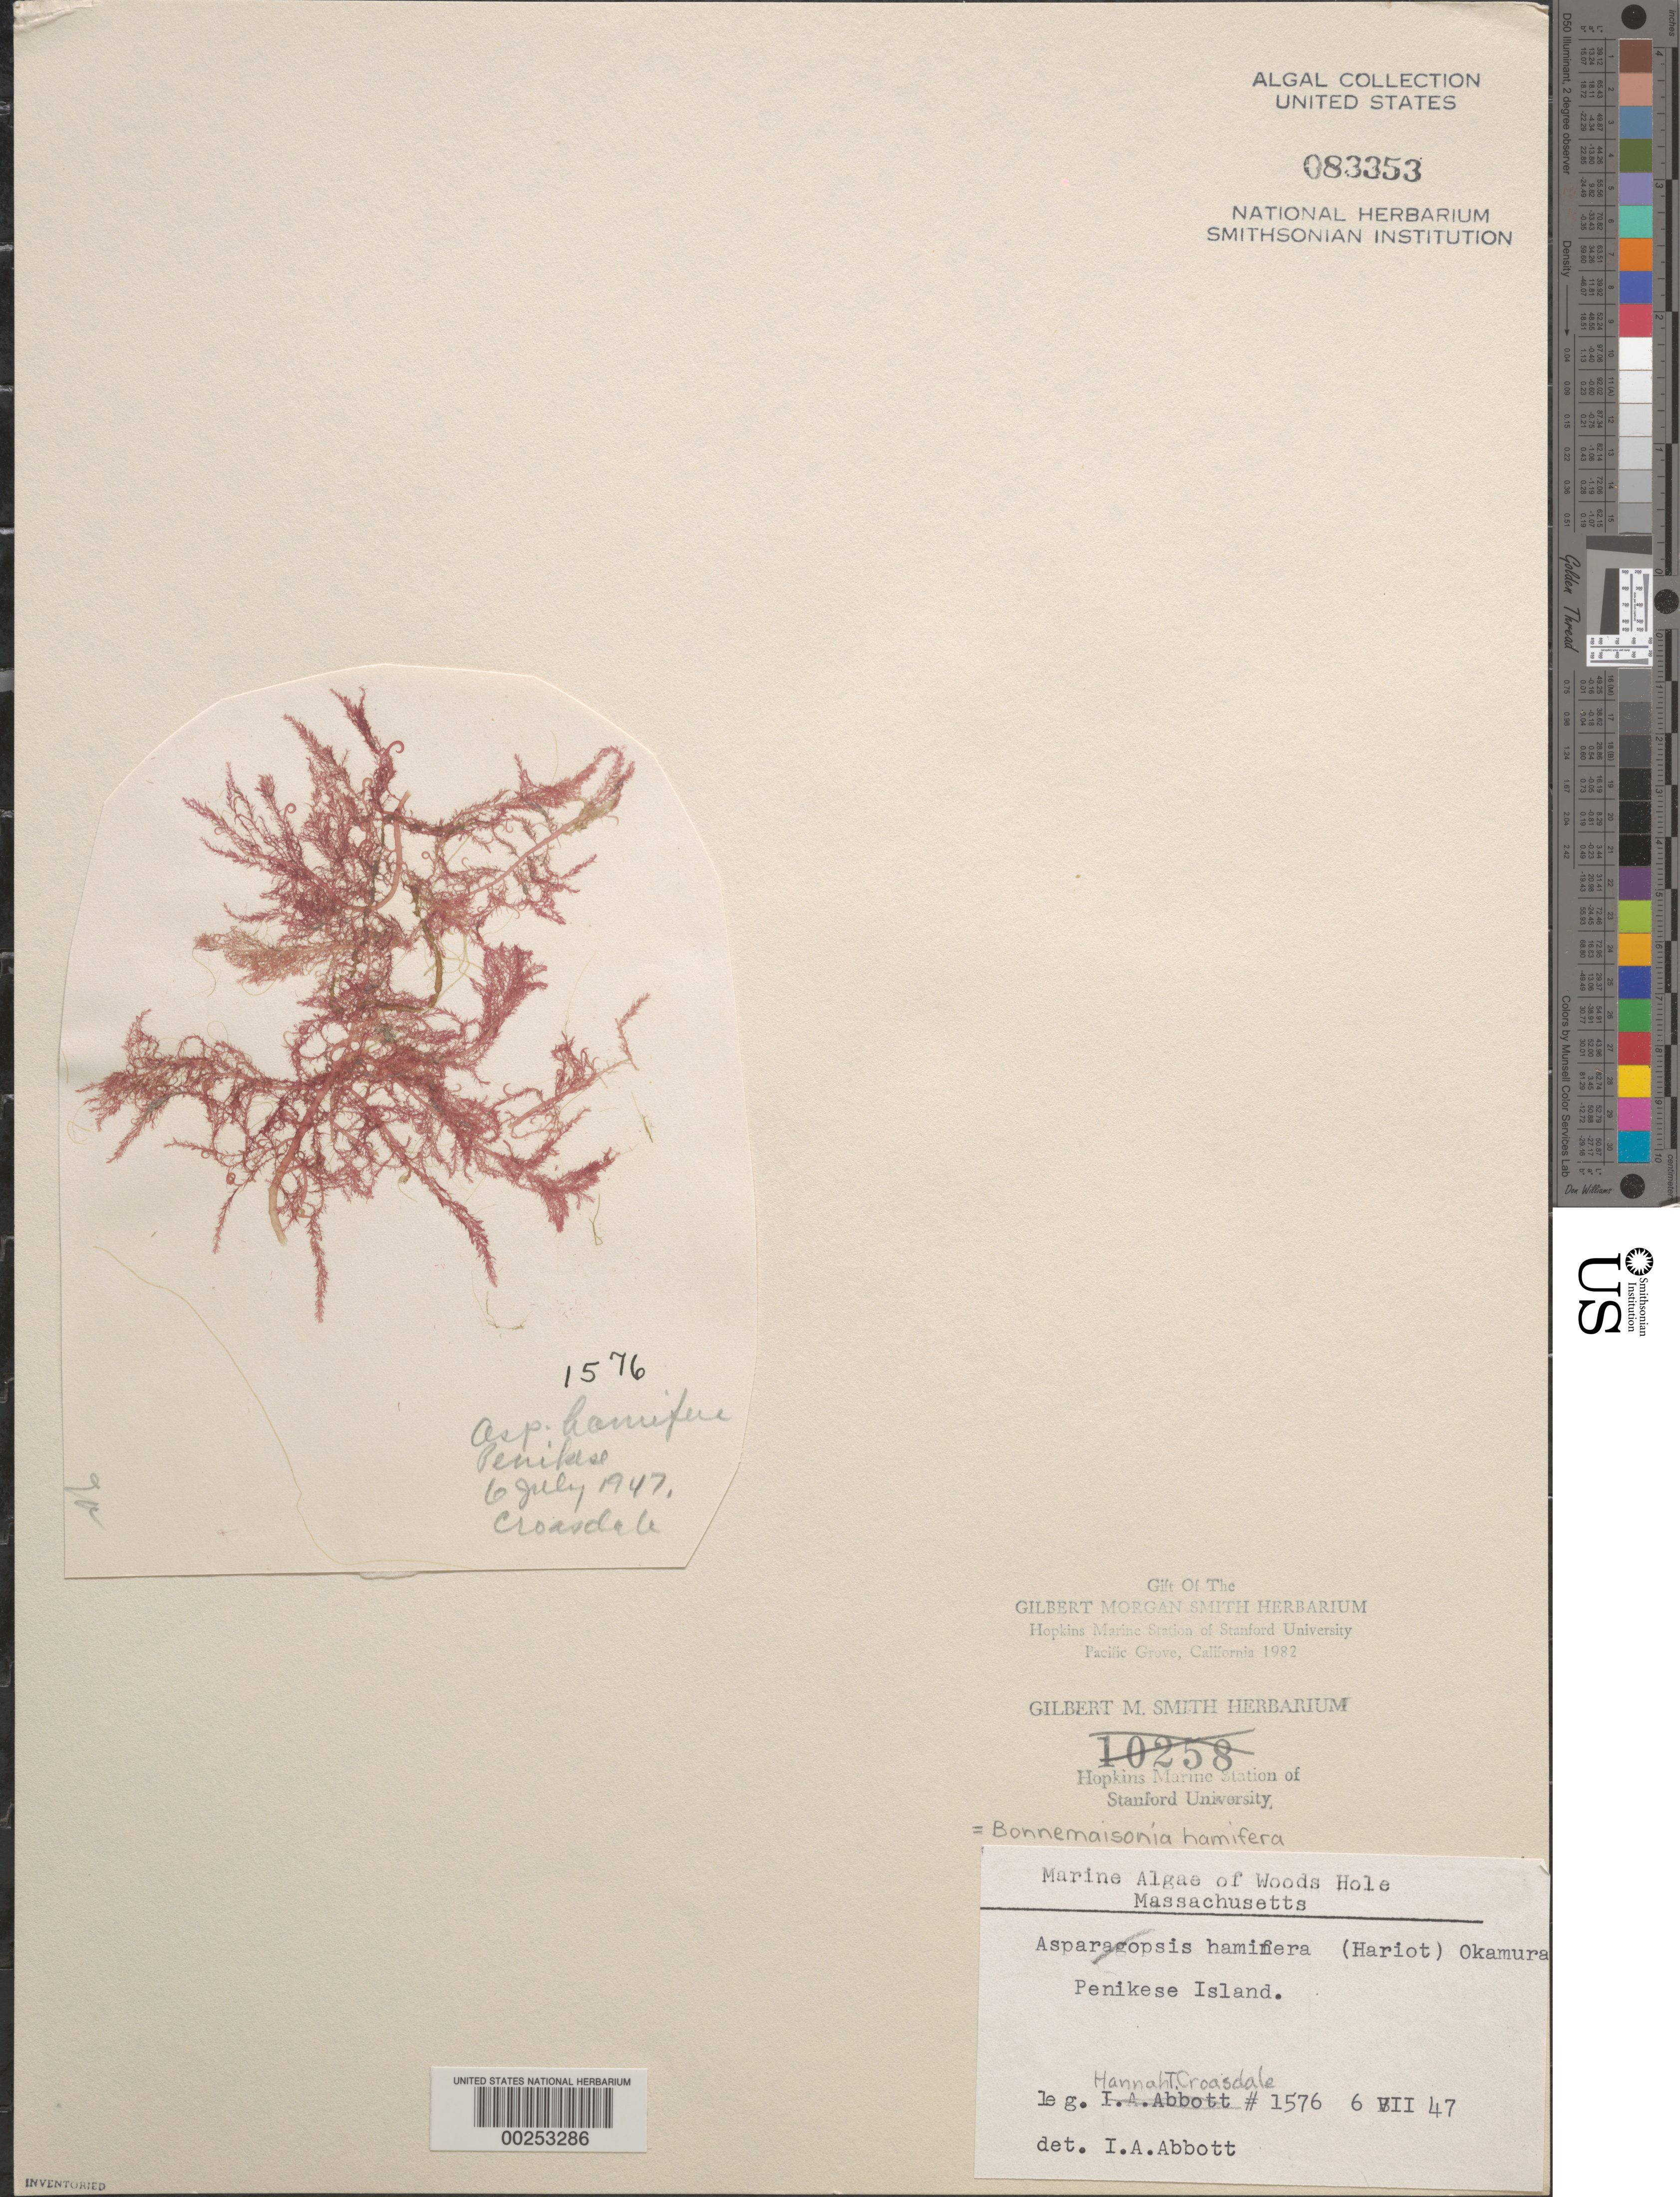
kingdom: Plantae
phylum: Rhodophyta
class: Florideophyceae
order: Bonnemaisoniales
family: Bonnemaisoniaceae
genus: Bonnemaisonia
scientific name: Bonnemaisonia hamifera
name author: P. Hariot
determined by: Abbott, Isabella A.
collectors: H. T. Croasdale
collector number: IAA 1576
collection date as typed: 06 Jul 1947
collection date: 1947-07-06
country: United States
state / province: Massachusetts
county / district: Dukes County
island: Penikese Island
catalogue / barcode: US 83353